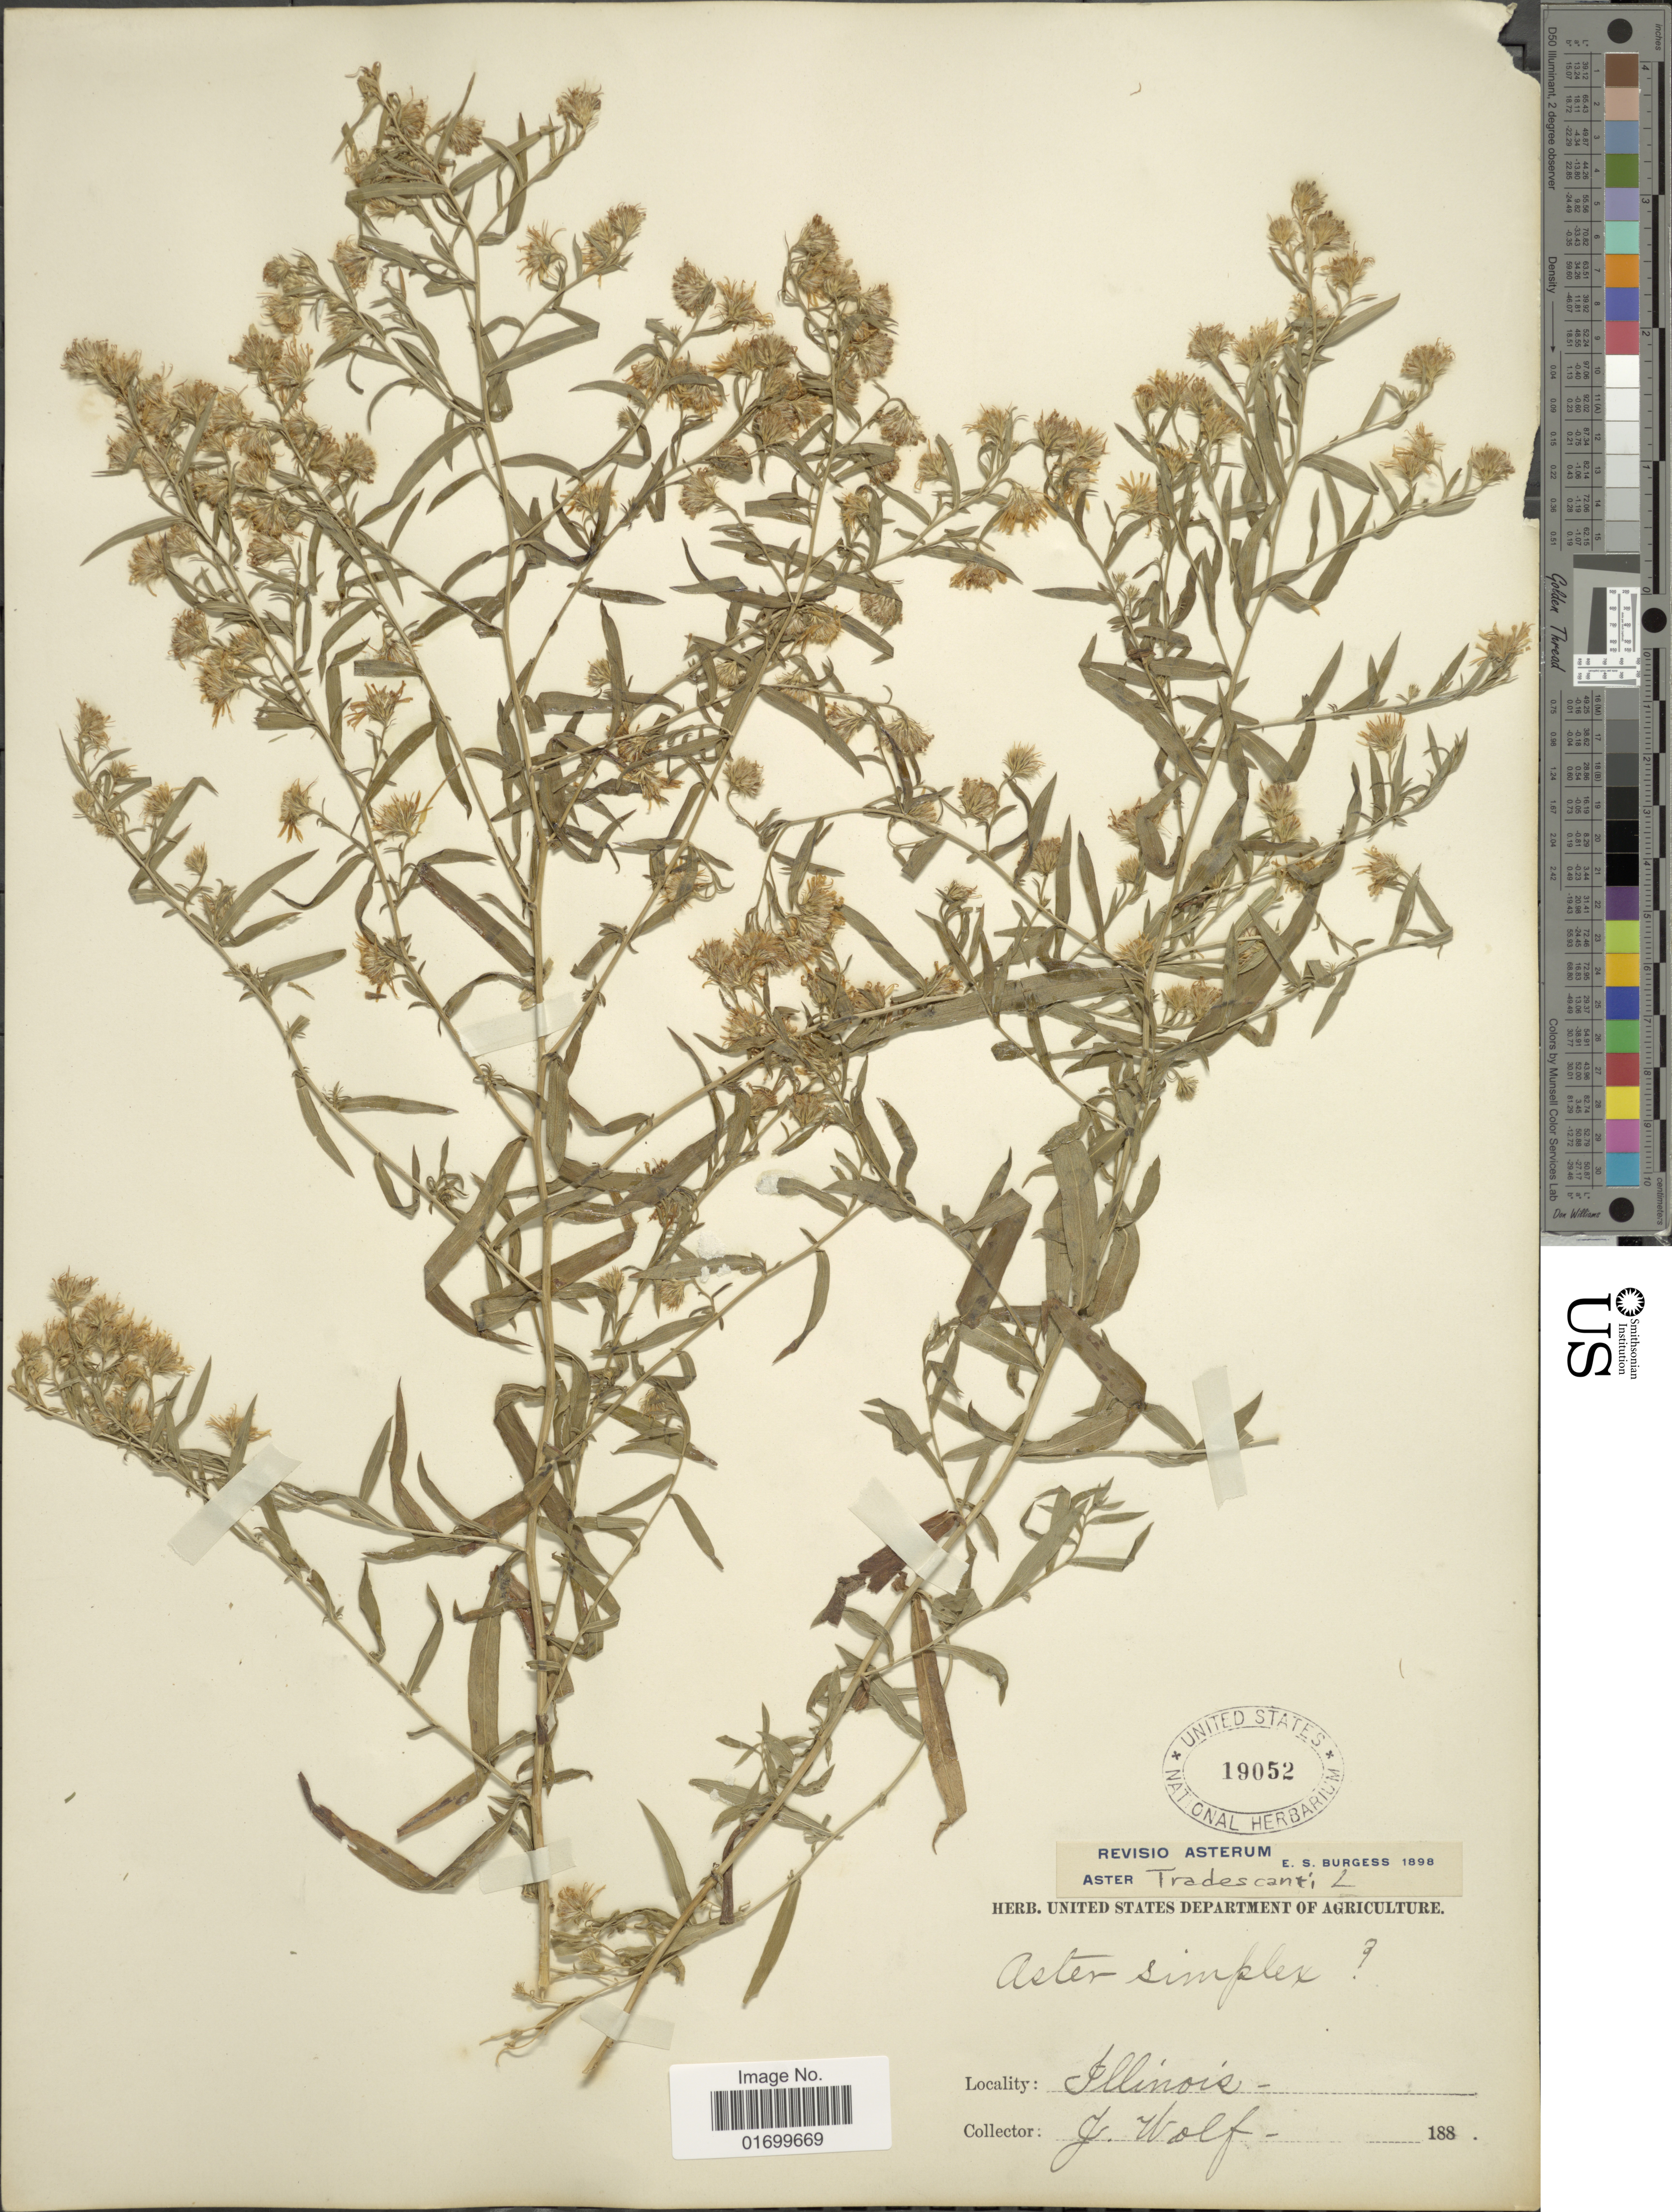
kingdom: Plantae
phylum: Tracheophyta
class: Magnoliopsida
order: Asterales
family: Asteraceae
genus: Symphyotrichum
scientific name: Symphyotrichum tradescanti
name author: (L.) G.L. Nesom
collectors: J. Wolf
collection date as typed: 188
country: United States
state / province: Illinois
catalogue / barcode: US 19052